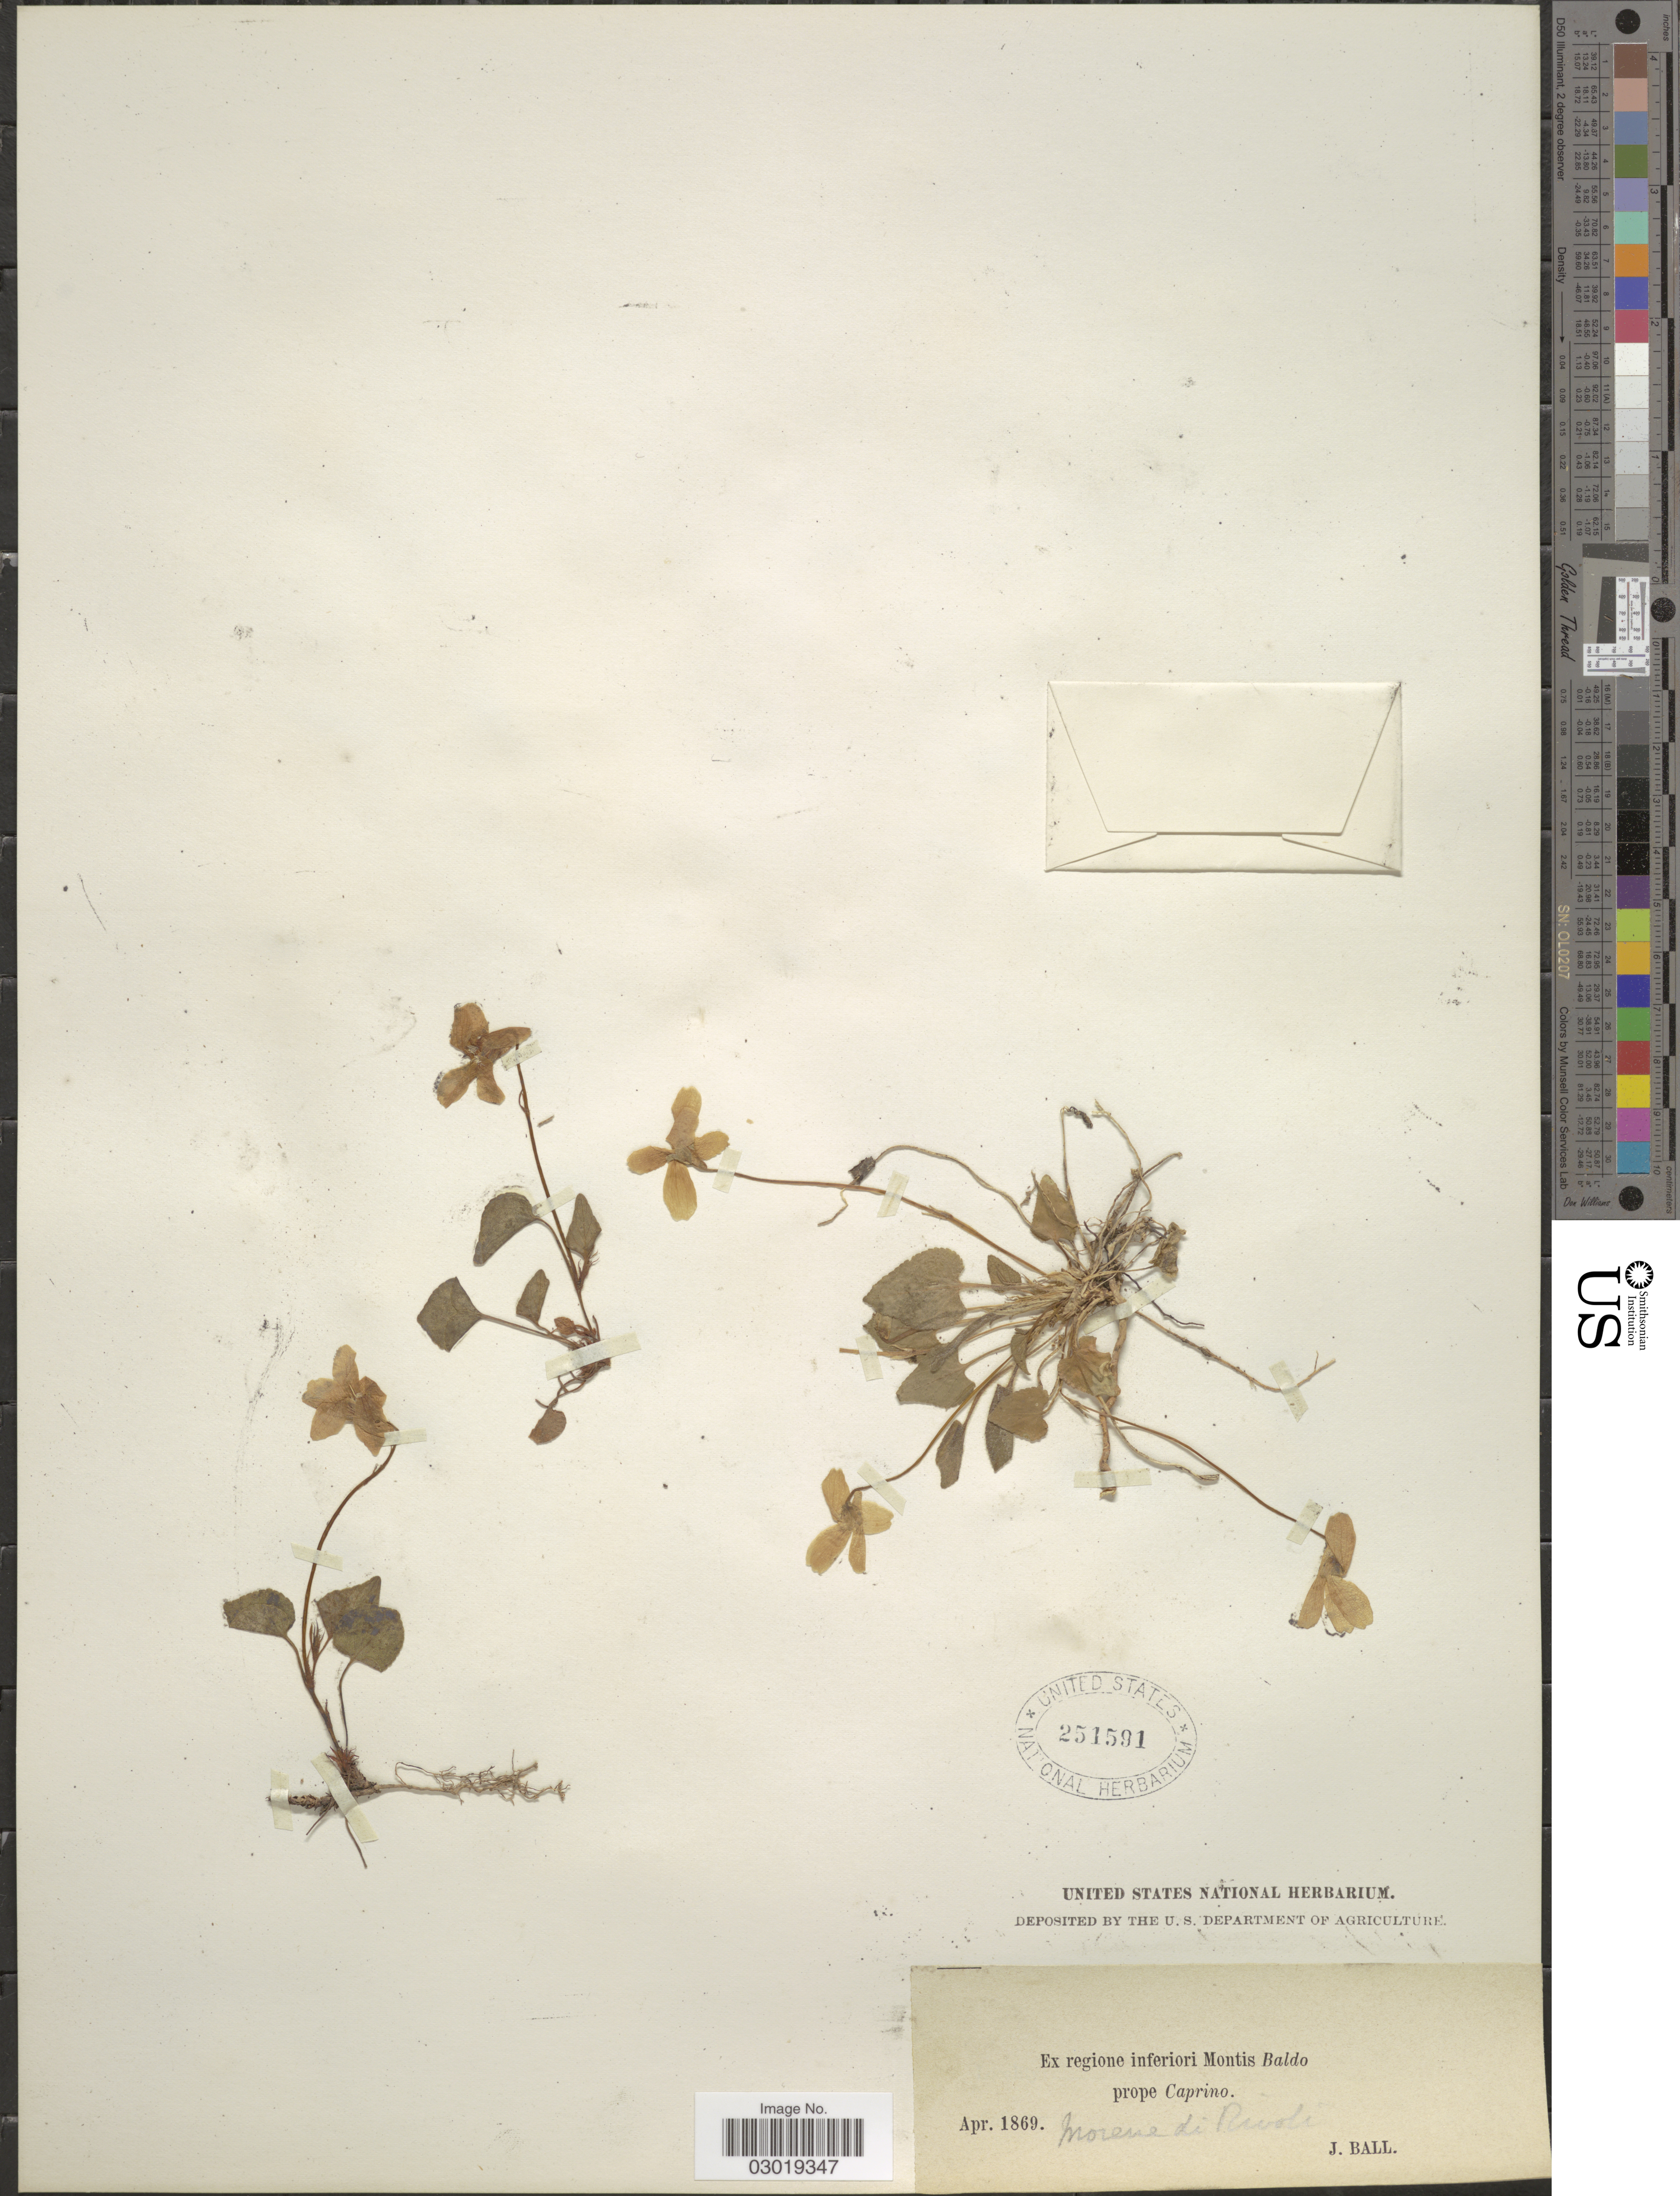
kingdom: Plantae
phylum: Tracheophyta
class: Magnoliopsida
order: Malpighiales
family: Violaceae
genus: Viola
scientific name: Viola sp.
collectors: J. Ball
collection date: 1869-04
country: Italy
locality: Ex Regione inferiori Montis Baldo prope Caprino. Morene di Rivoli.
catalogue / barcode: US 251591